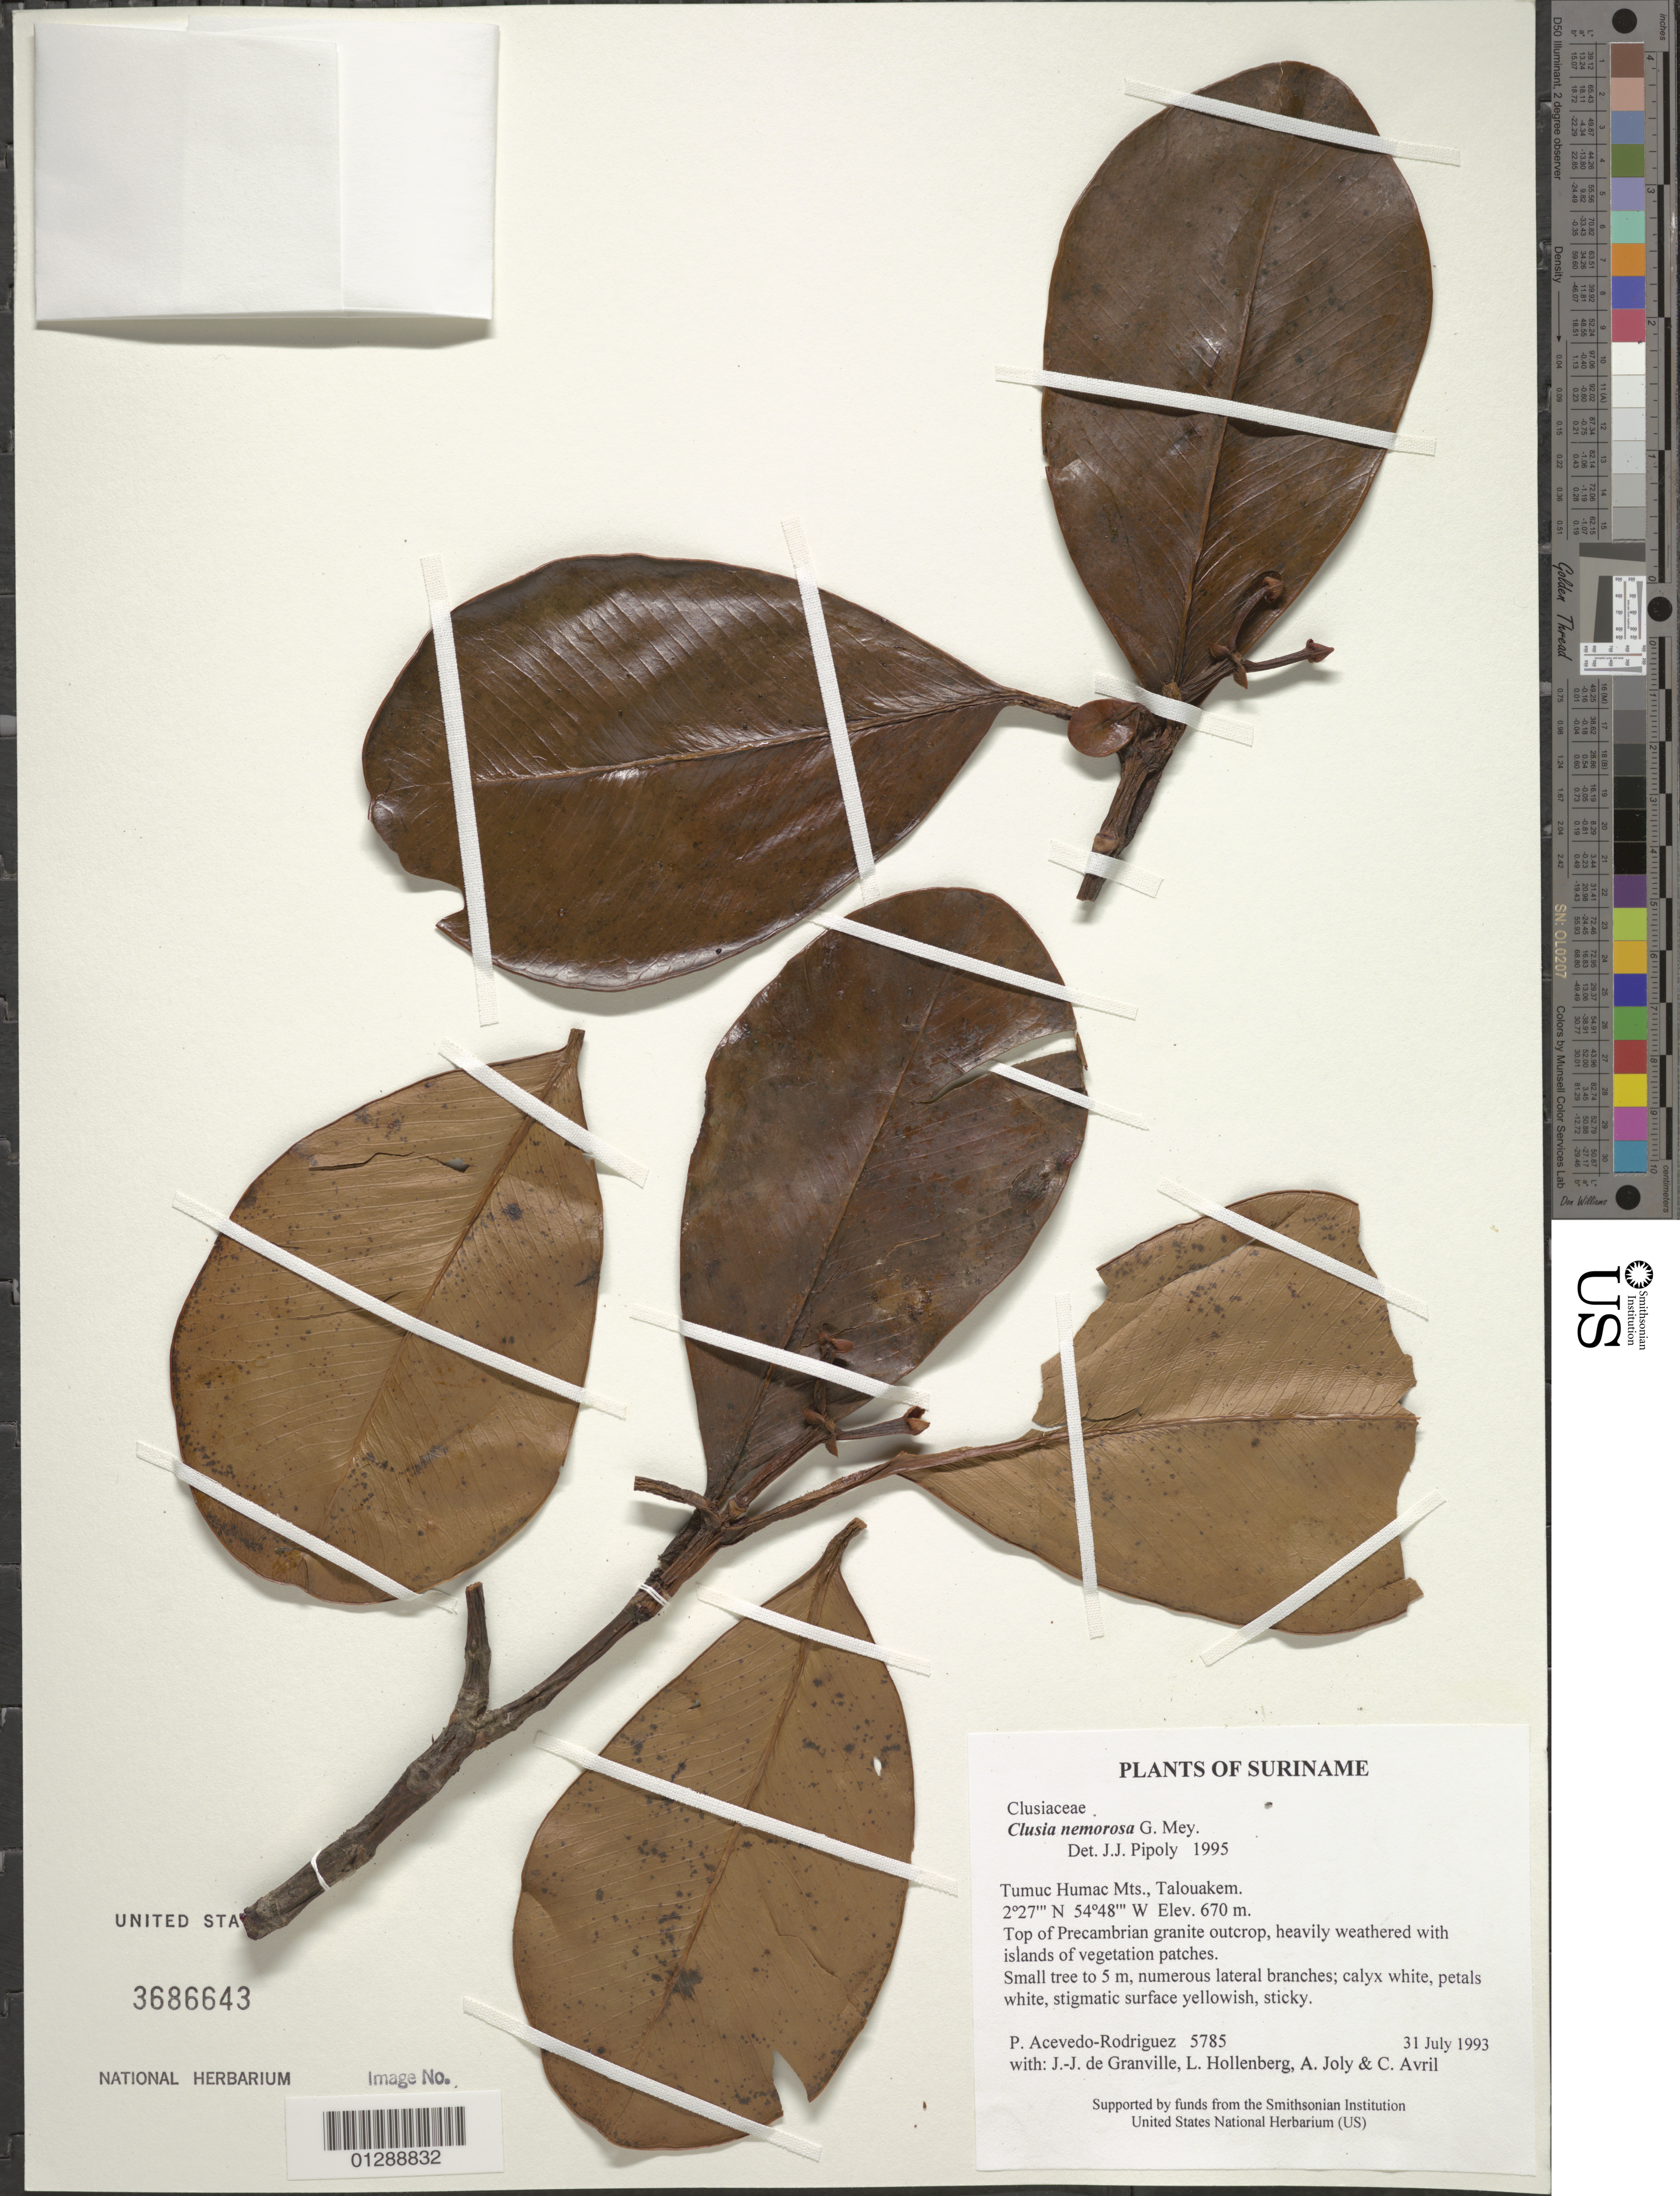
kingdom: Plantae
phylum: Tracheophyta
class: Magnoliopsida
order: Malpighiales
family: Clusiaceae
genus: Clusia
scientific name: Clusia nemorosa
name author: G. Mey.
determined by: Pipoly, J. J., III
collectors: P. Acevedo-Rodr., J.-J. de Granville, L. Hollenberg, A. Joly & C. Avril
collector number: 5785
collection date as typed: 31 July 1993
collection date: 1993-07-31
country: Suriname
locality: Tumuc Humac Mts., Talouakem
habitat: Top of Precambrian granite outcrop, heavily weathered with islands of vegetation patches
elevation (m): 670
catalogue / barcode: US 3686643